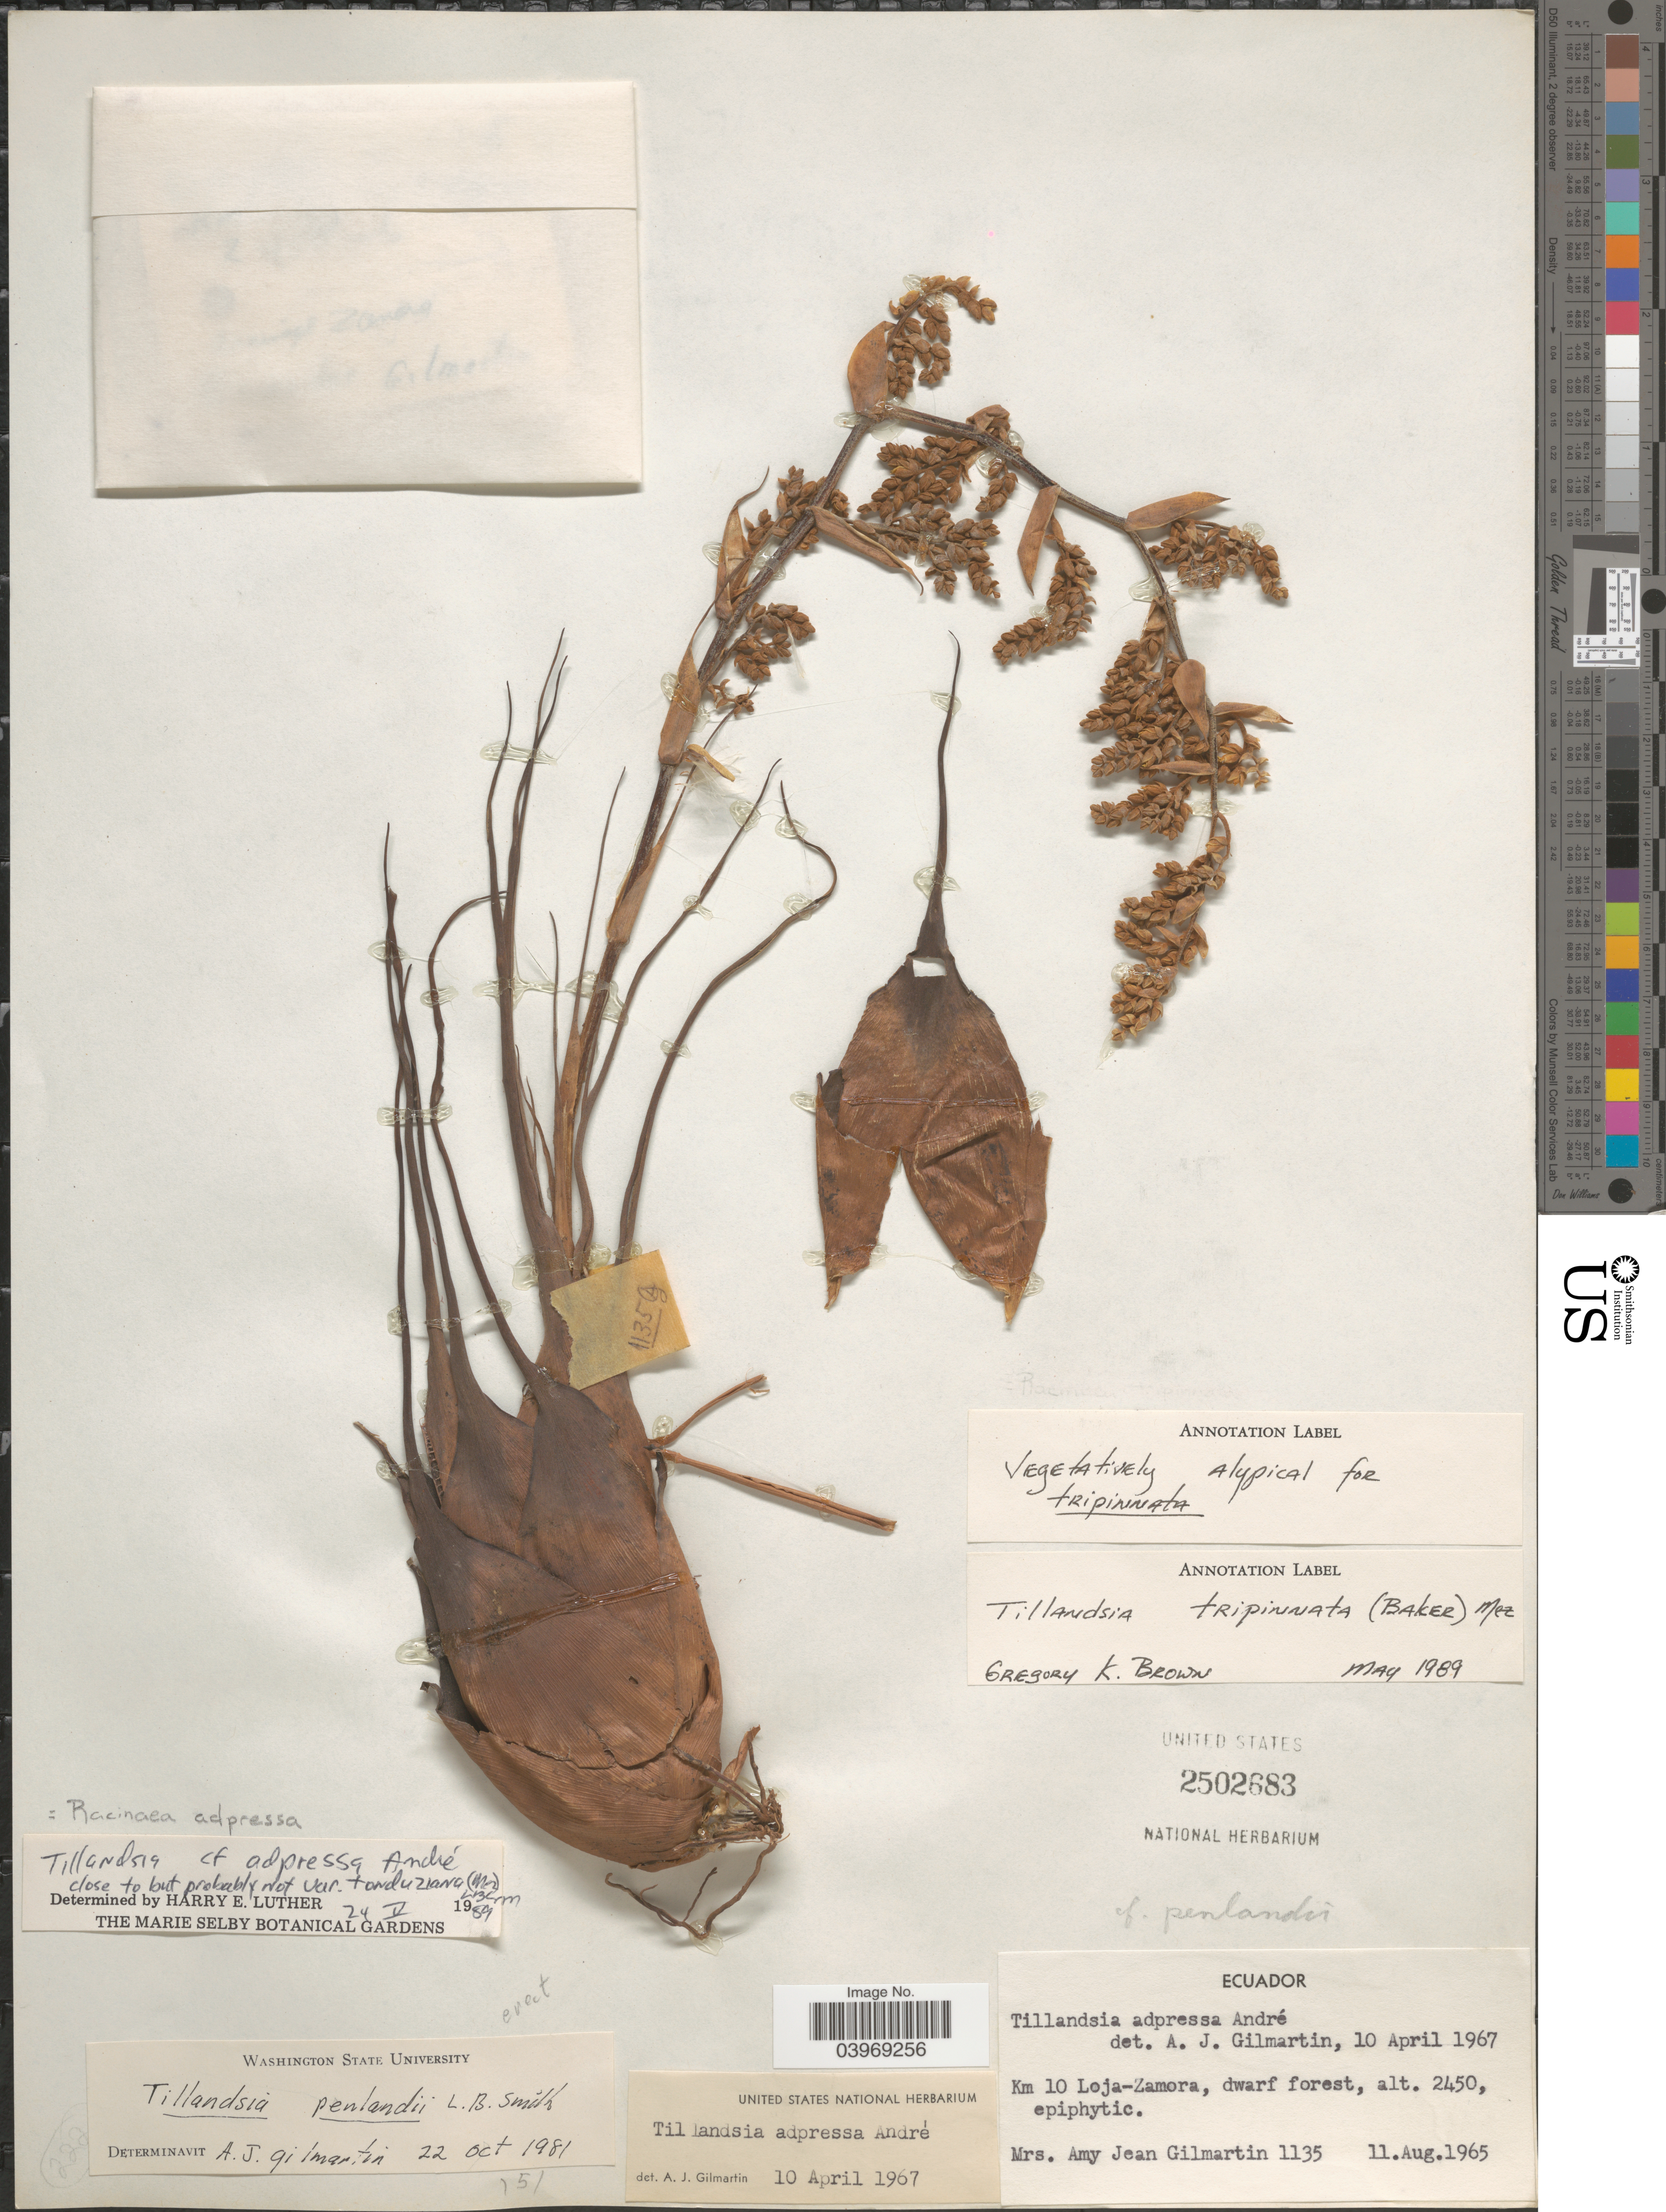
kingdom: Plantae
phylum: Tracheophyta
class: Liliopsida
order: Poales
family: Bromeliaceae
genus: Racinaea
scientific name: Racinaea adpressa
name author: (André) J.R. Grant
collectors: A. J. Gilmartin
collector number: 1135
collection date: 1965-08-11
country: Ecuador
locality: Km 10 Loja-Zamora.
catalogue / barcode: US 2502683